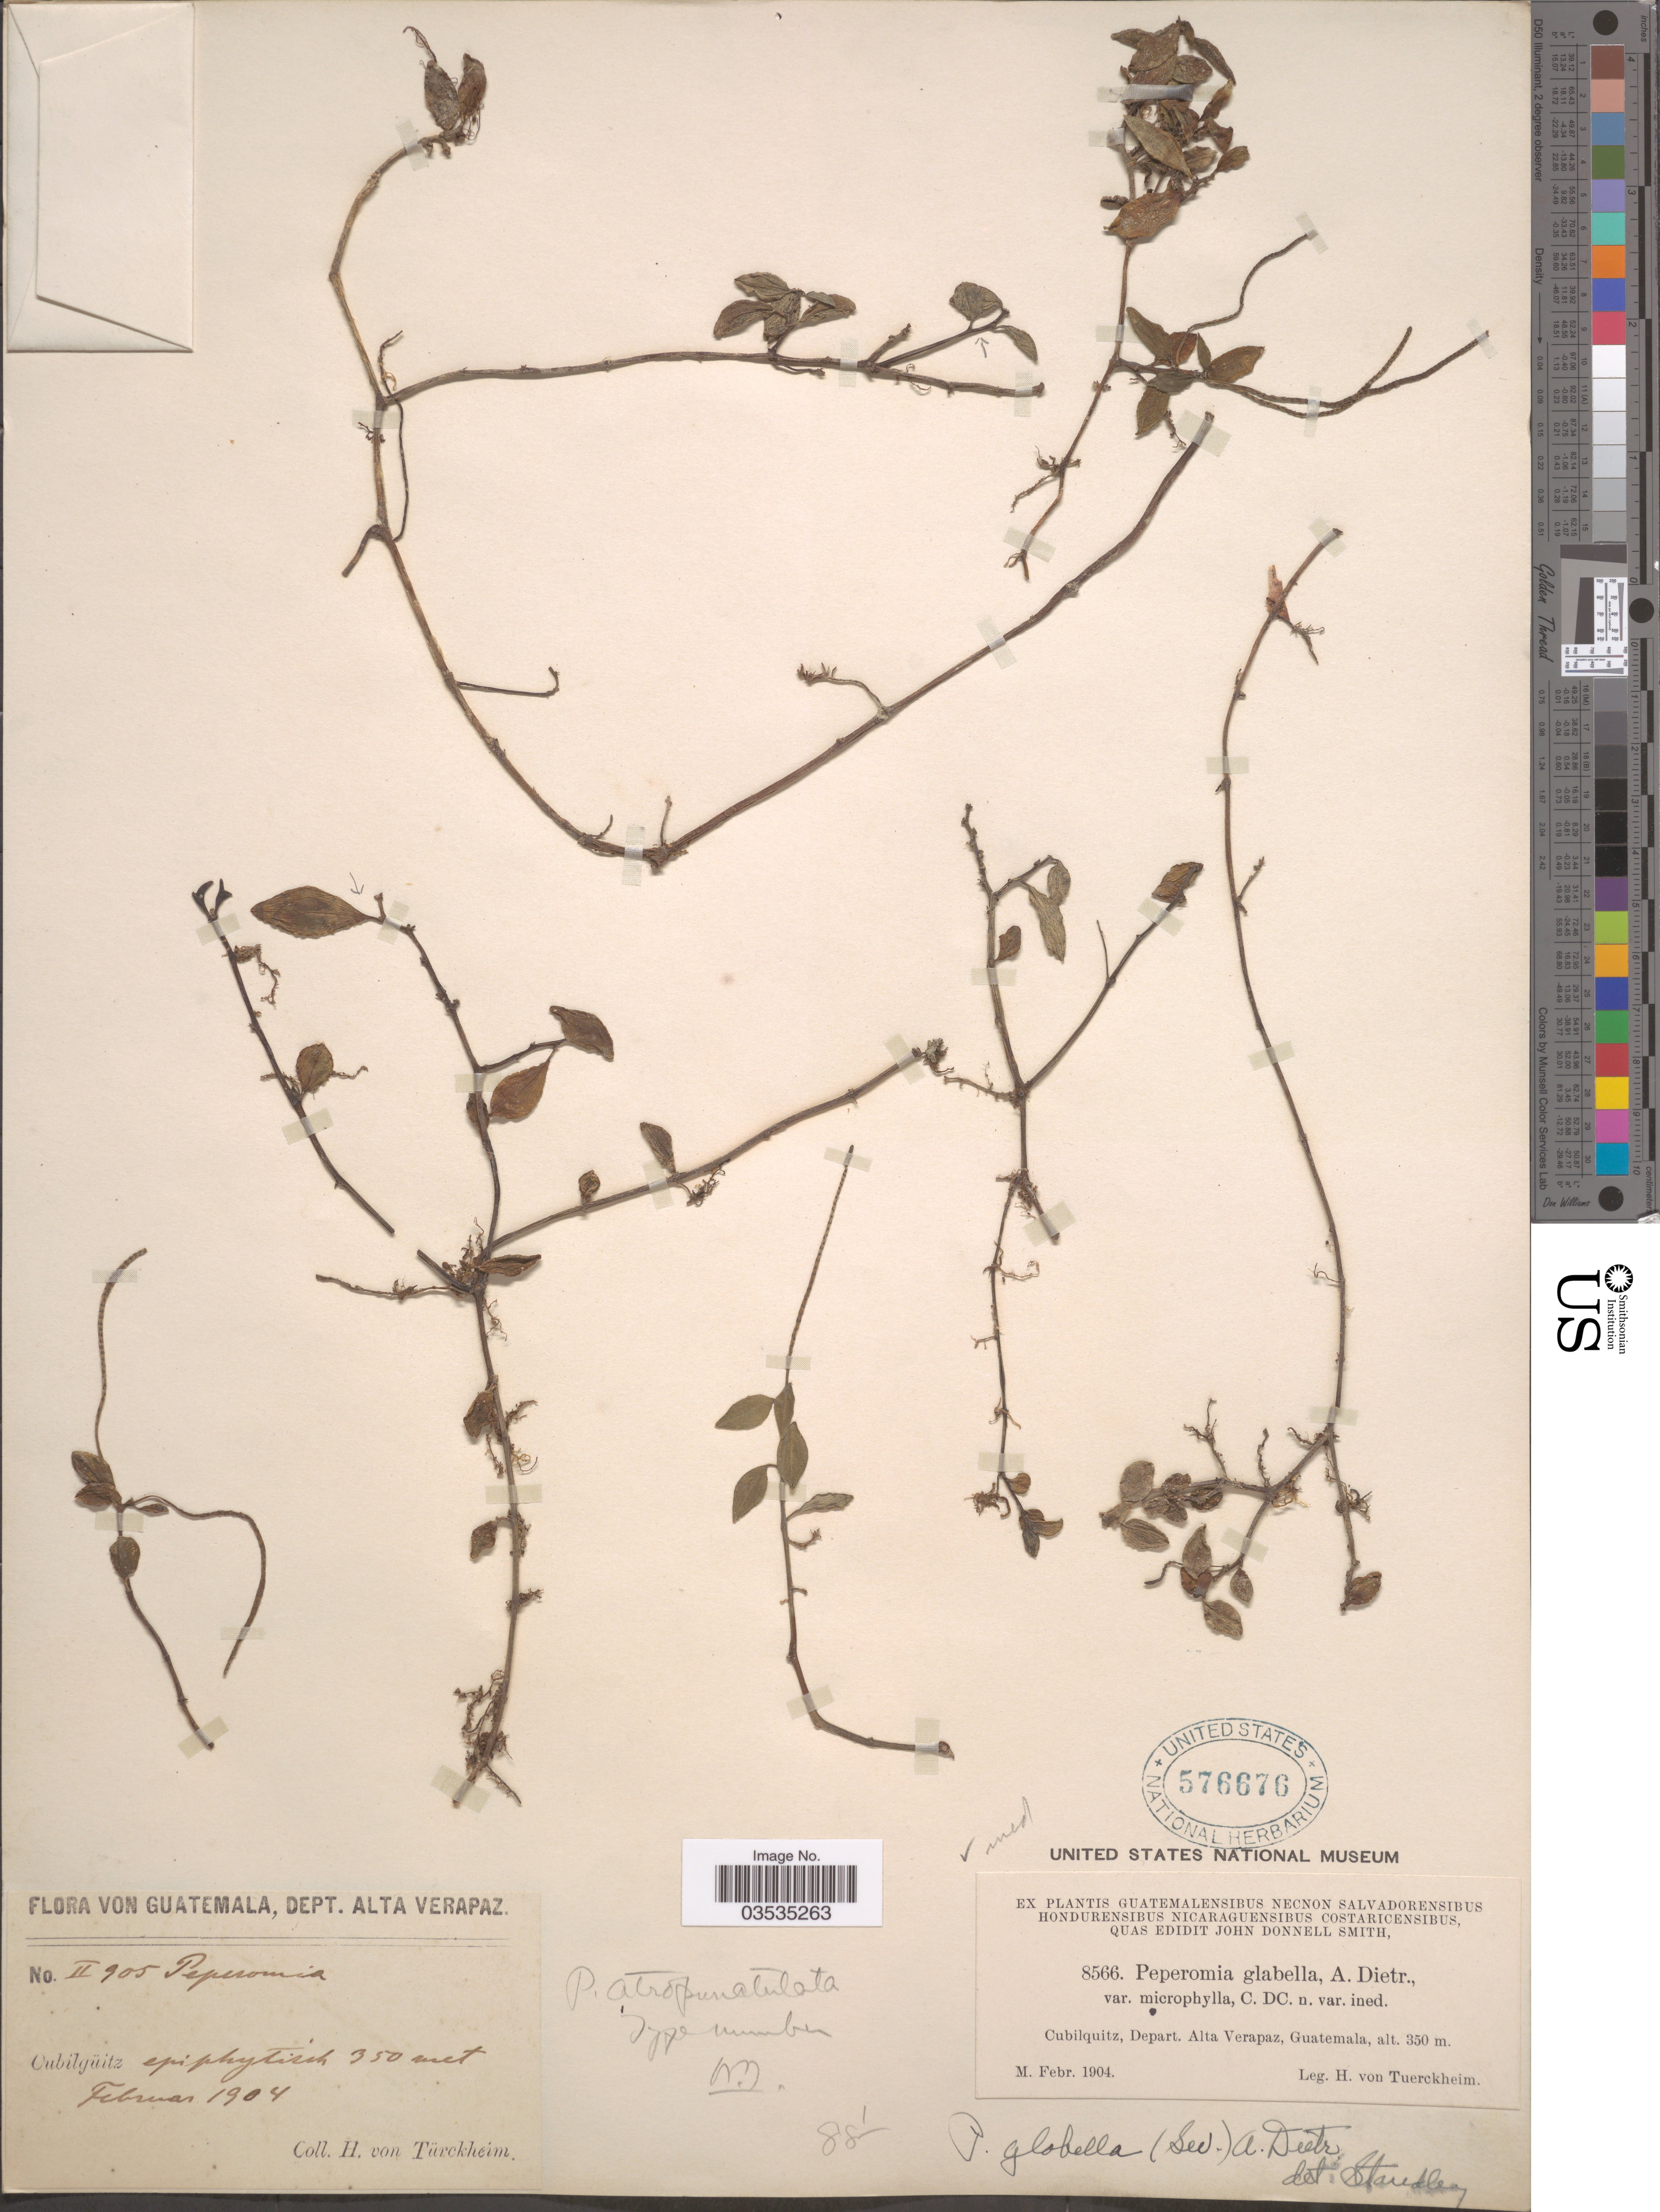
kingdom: Plantae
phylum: Tracheophyta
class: Magnoliopsida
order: Piperales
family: Piperaceae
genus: Peperomia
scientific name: Peperomia glabella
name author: (Sw.) A. Dietr.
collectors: H. von Türckheim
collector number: II905/8566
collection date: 1904-02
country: Guatemala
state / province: Alta Verapaz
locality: Cubilquitz, Depart. Alta Verapaz.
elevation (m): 350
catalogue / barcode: US 576676